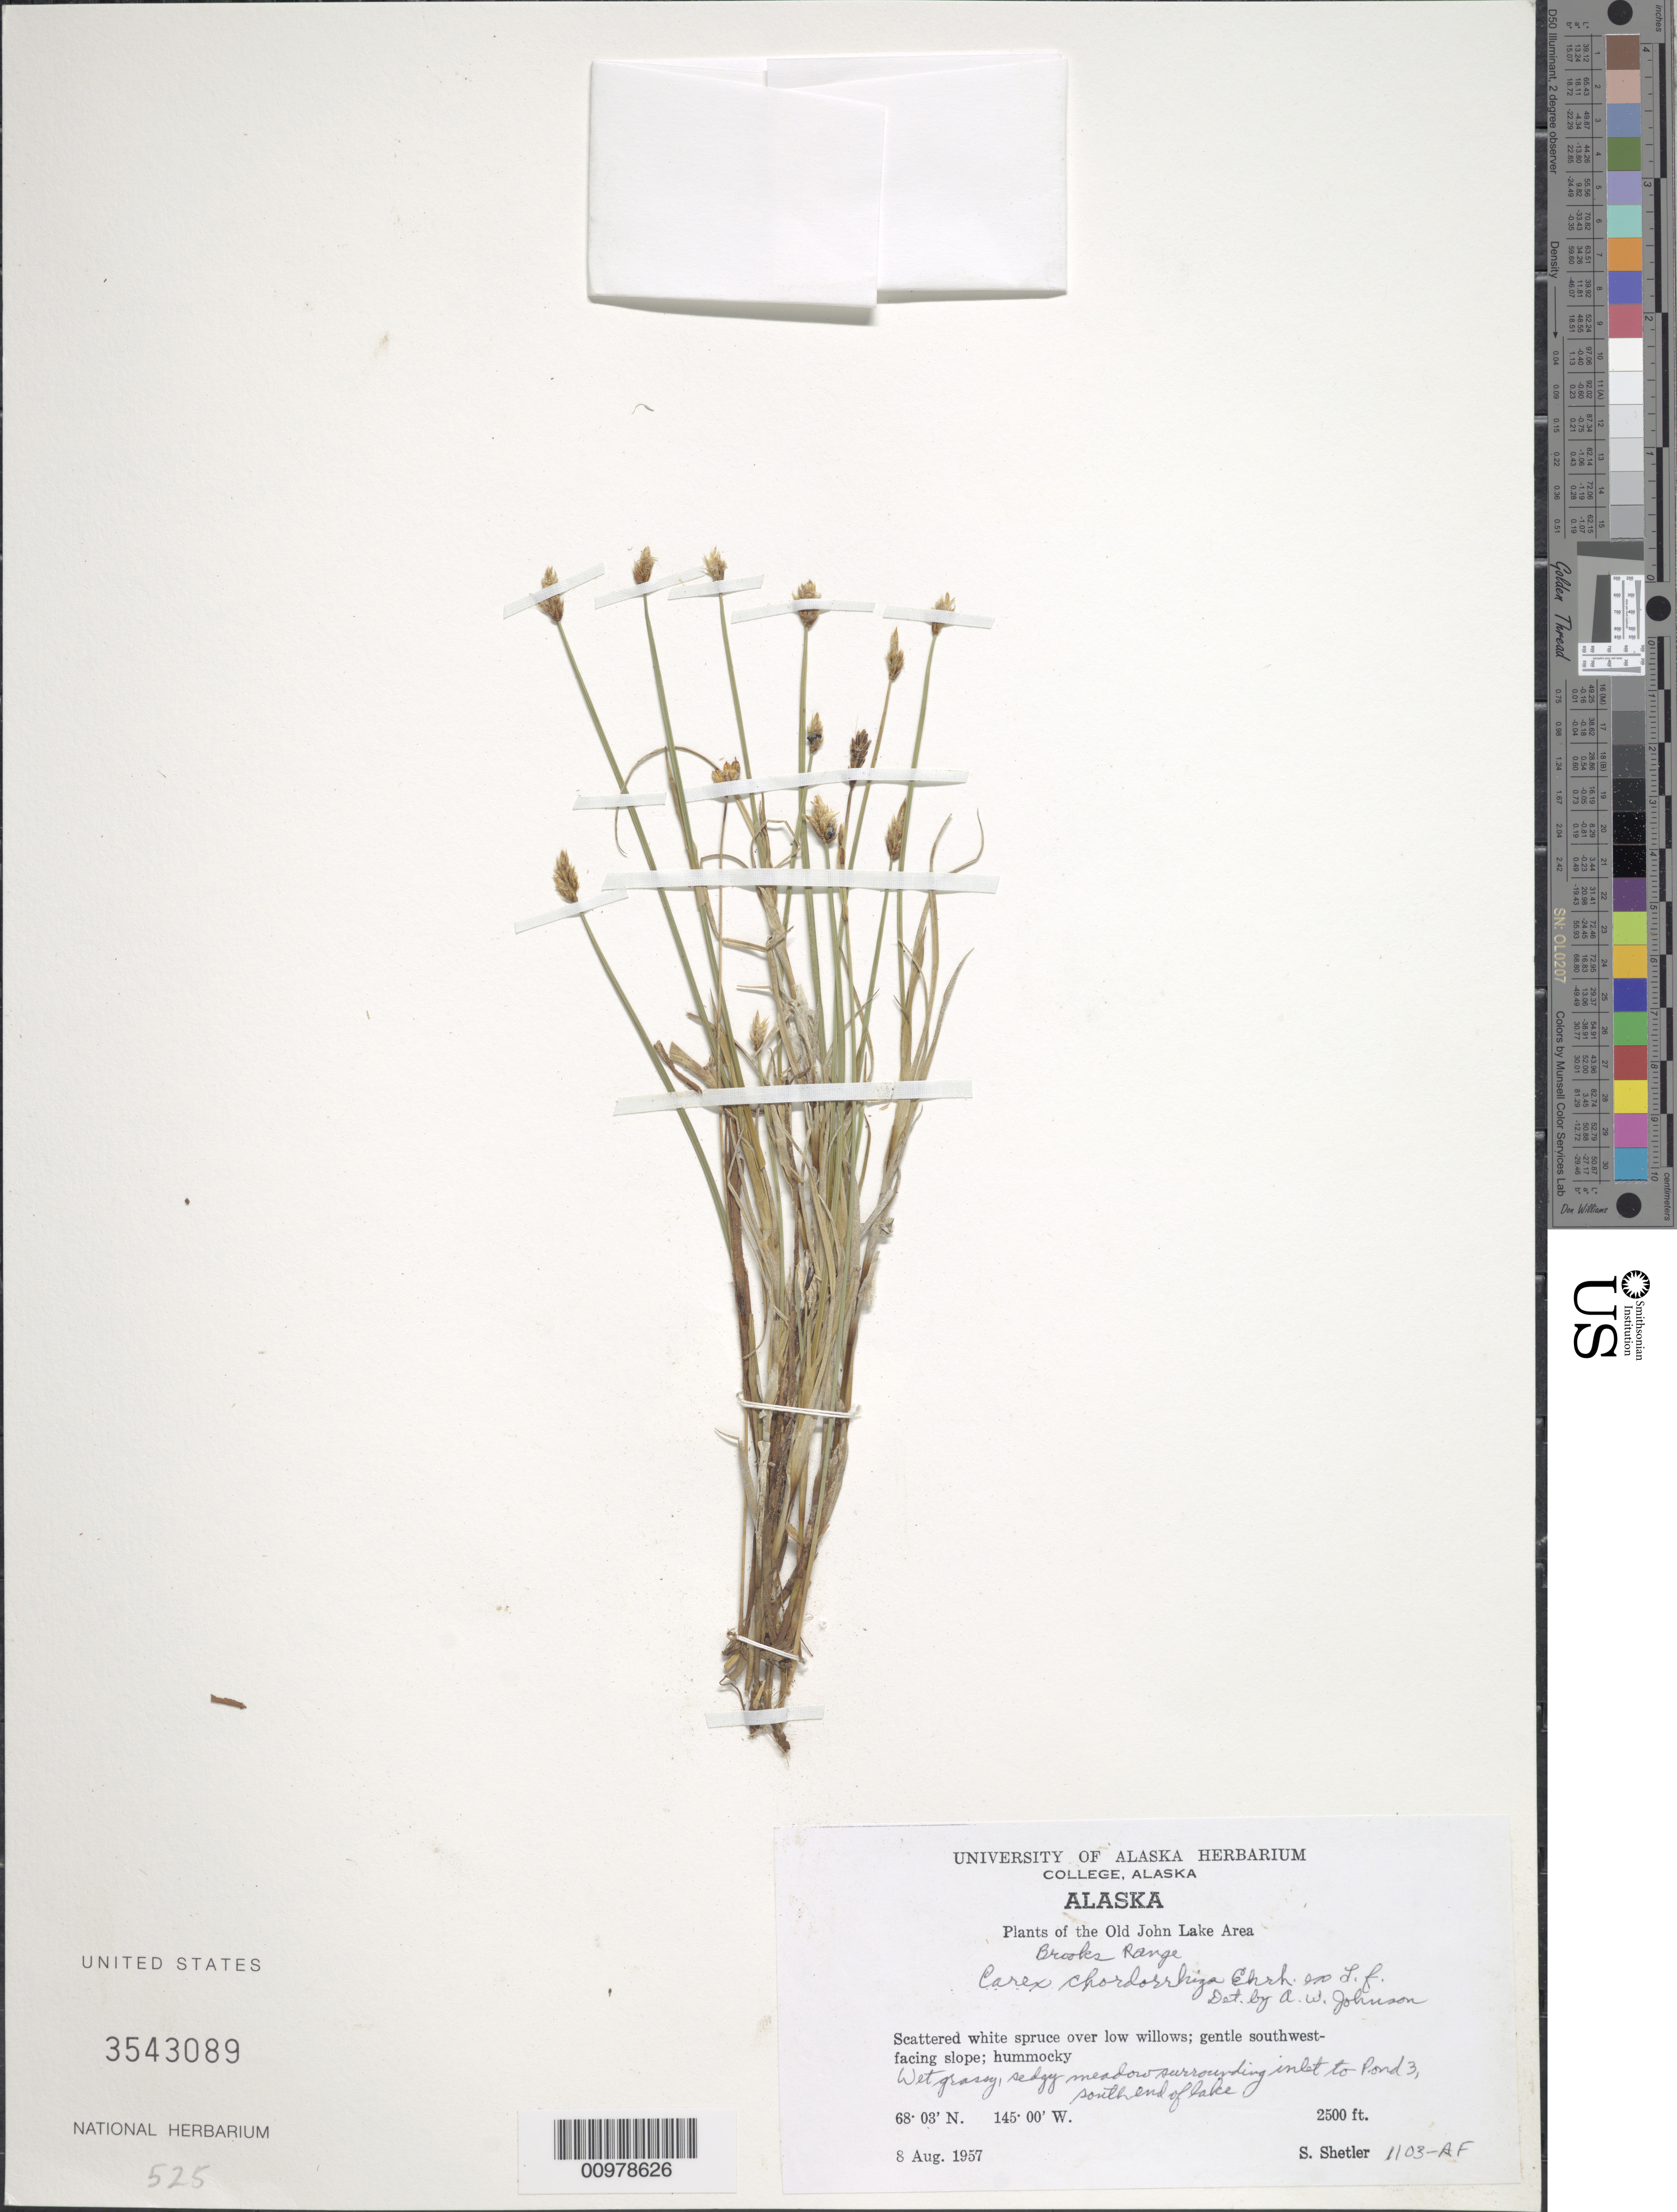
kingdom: Plantae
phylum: Tracheophyta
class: Liliopsida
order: Poales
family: Cyperaceae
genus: Carex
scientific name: Carex chordorrhiza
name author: L. f.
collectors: S. Shetler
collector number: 1103-AF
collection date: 1957-08-08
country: United States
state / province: Alaska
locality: Old John Lake Area. Brooks Range. Wet grassy, sedgy meadow surrounding inlet to Pond 3, south end of lake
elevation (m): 762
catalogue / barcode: US 3543089